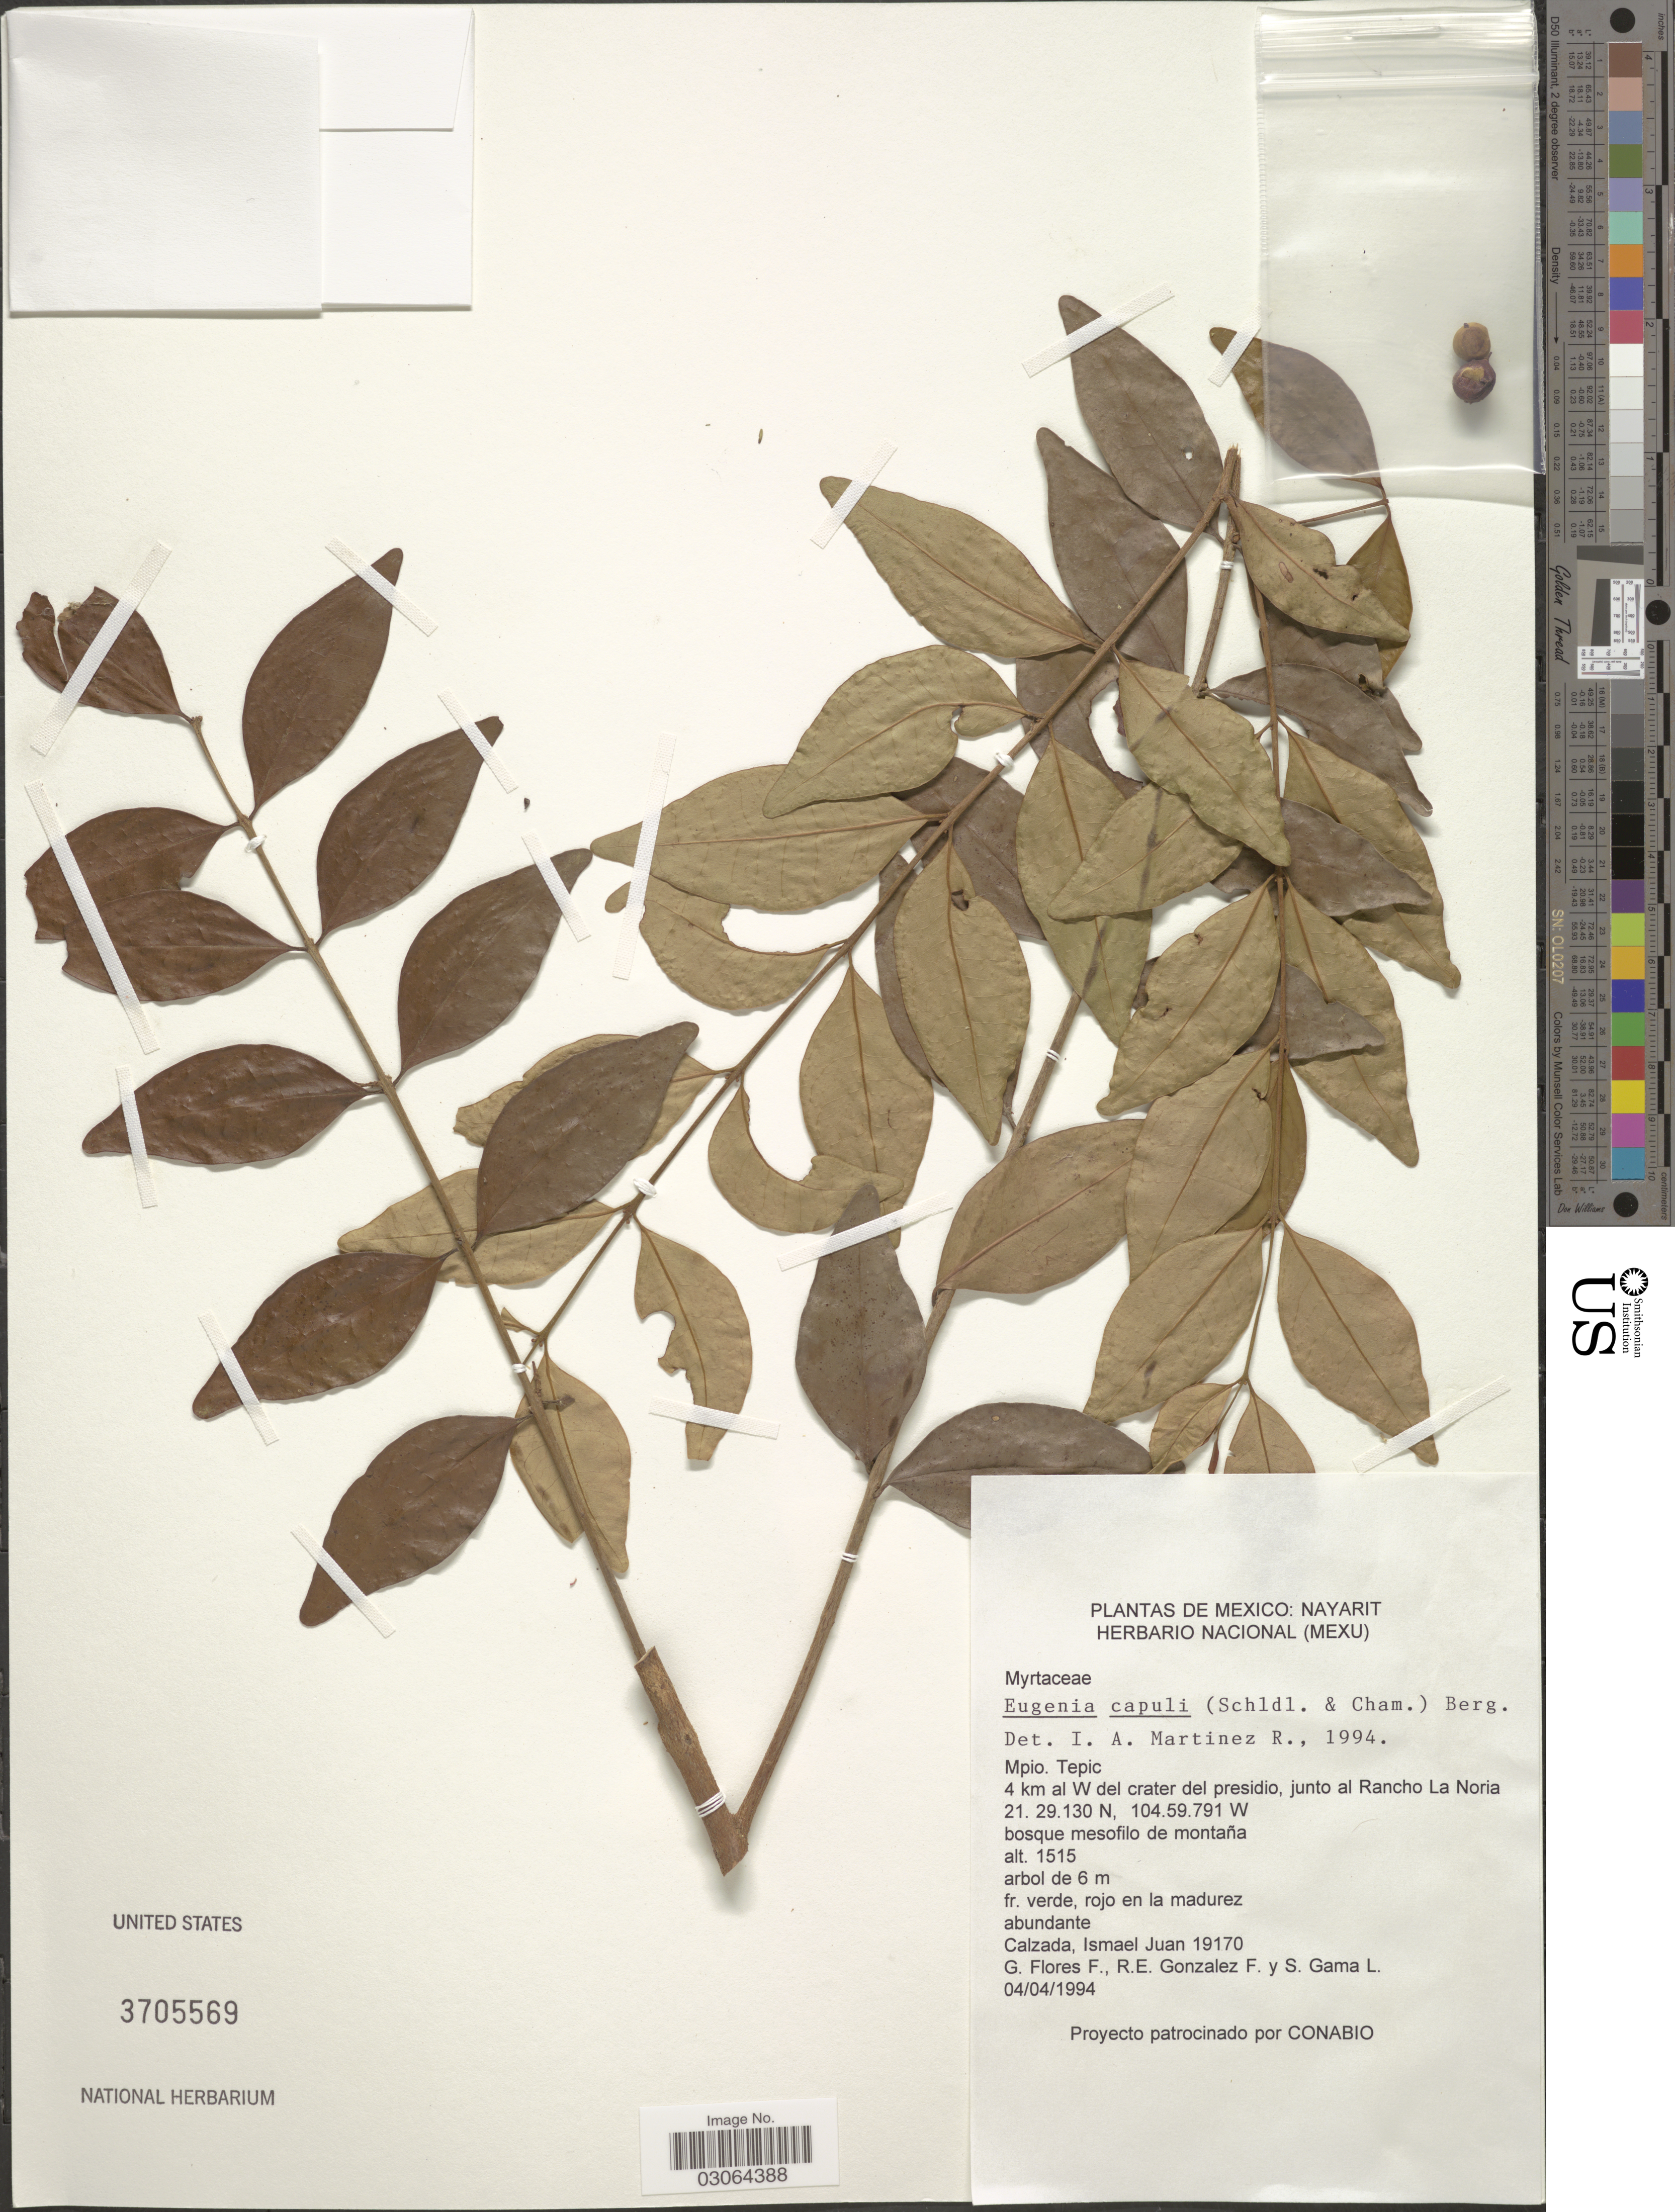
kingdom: Plantae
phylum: Tracheophyta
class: Magnoliopsida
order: Myrtales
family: Myrtaceae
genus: Eugenia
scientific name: Eugenia capuli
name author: (Schltdl. & Cham.) Hook. & Arn.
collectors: J. Calzada, G. Flores F., R. E. Gonzalez F. & S. Gama López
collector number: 19170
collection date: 1994-04-04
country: Mexico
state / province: Nayarit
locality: Mpio. Tepic, 4 km al W del crater del presidio, junto al Rancho La Noria.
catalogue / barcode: US 3705569